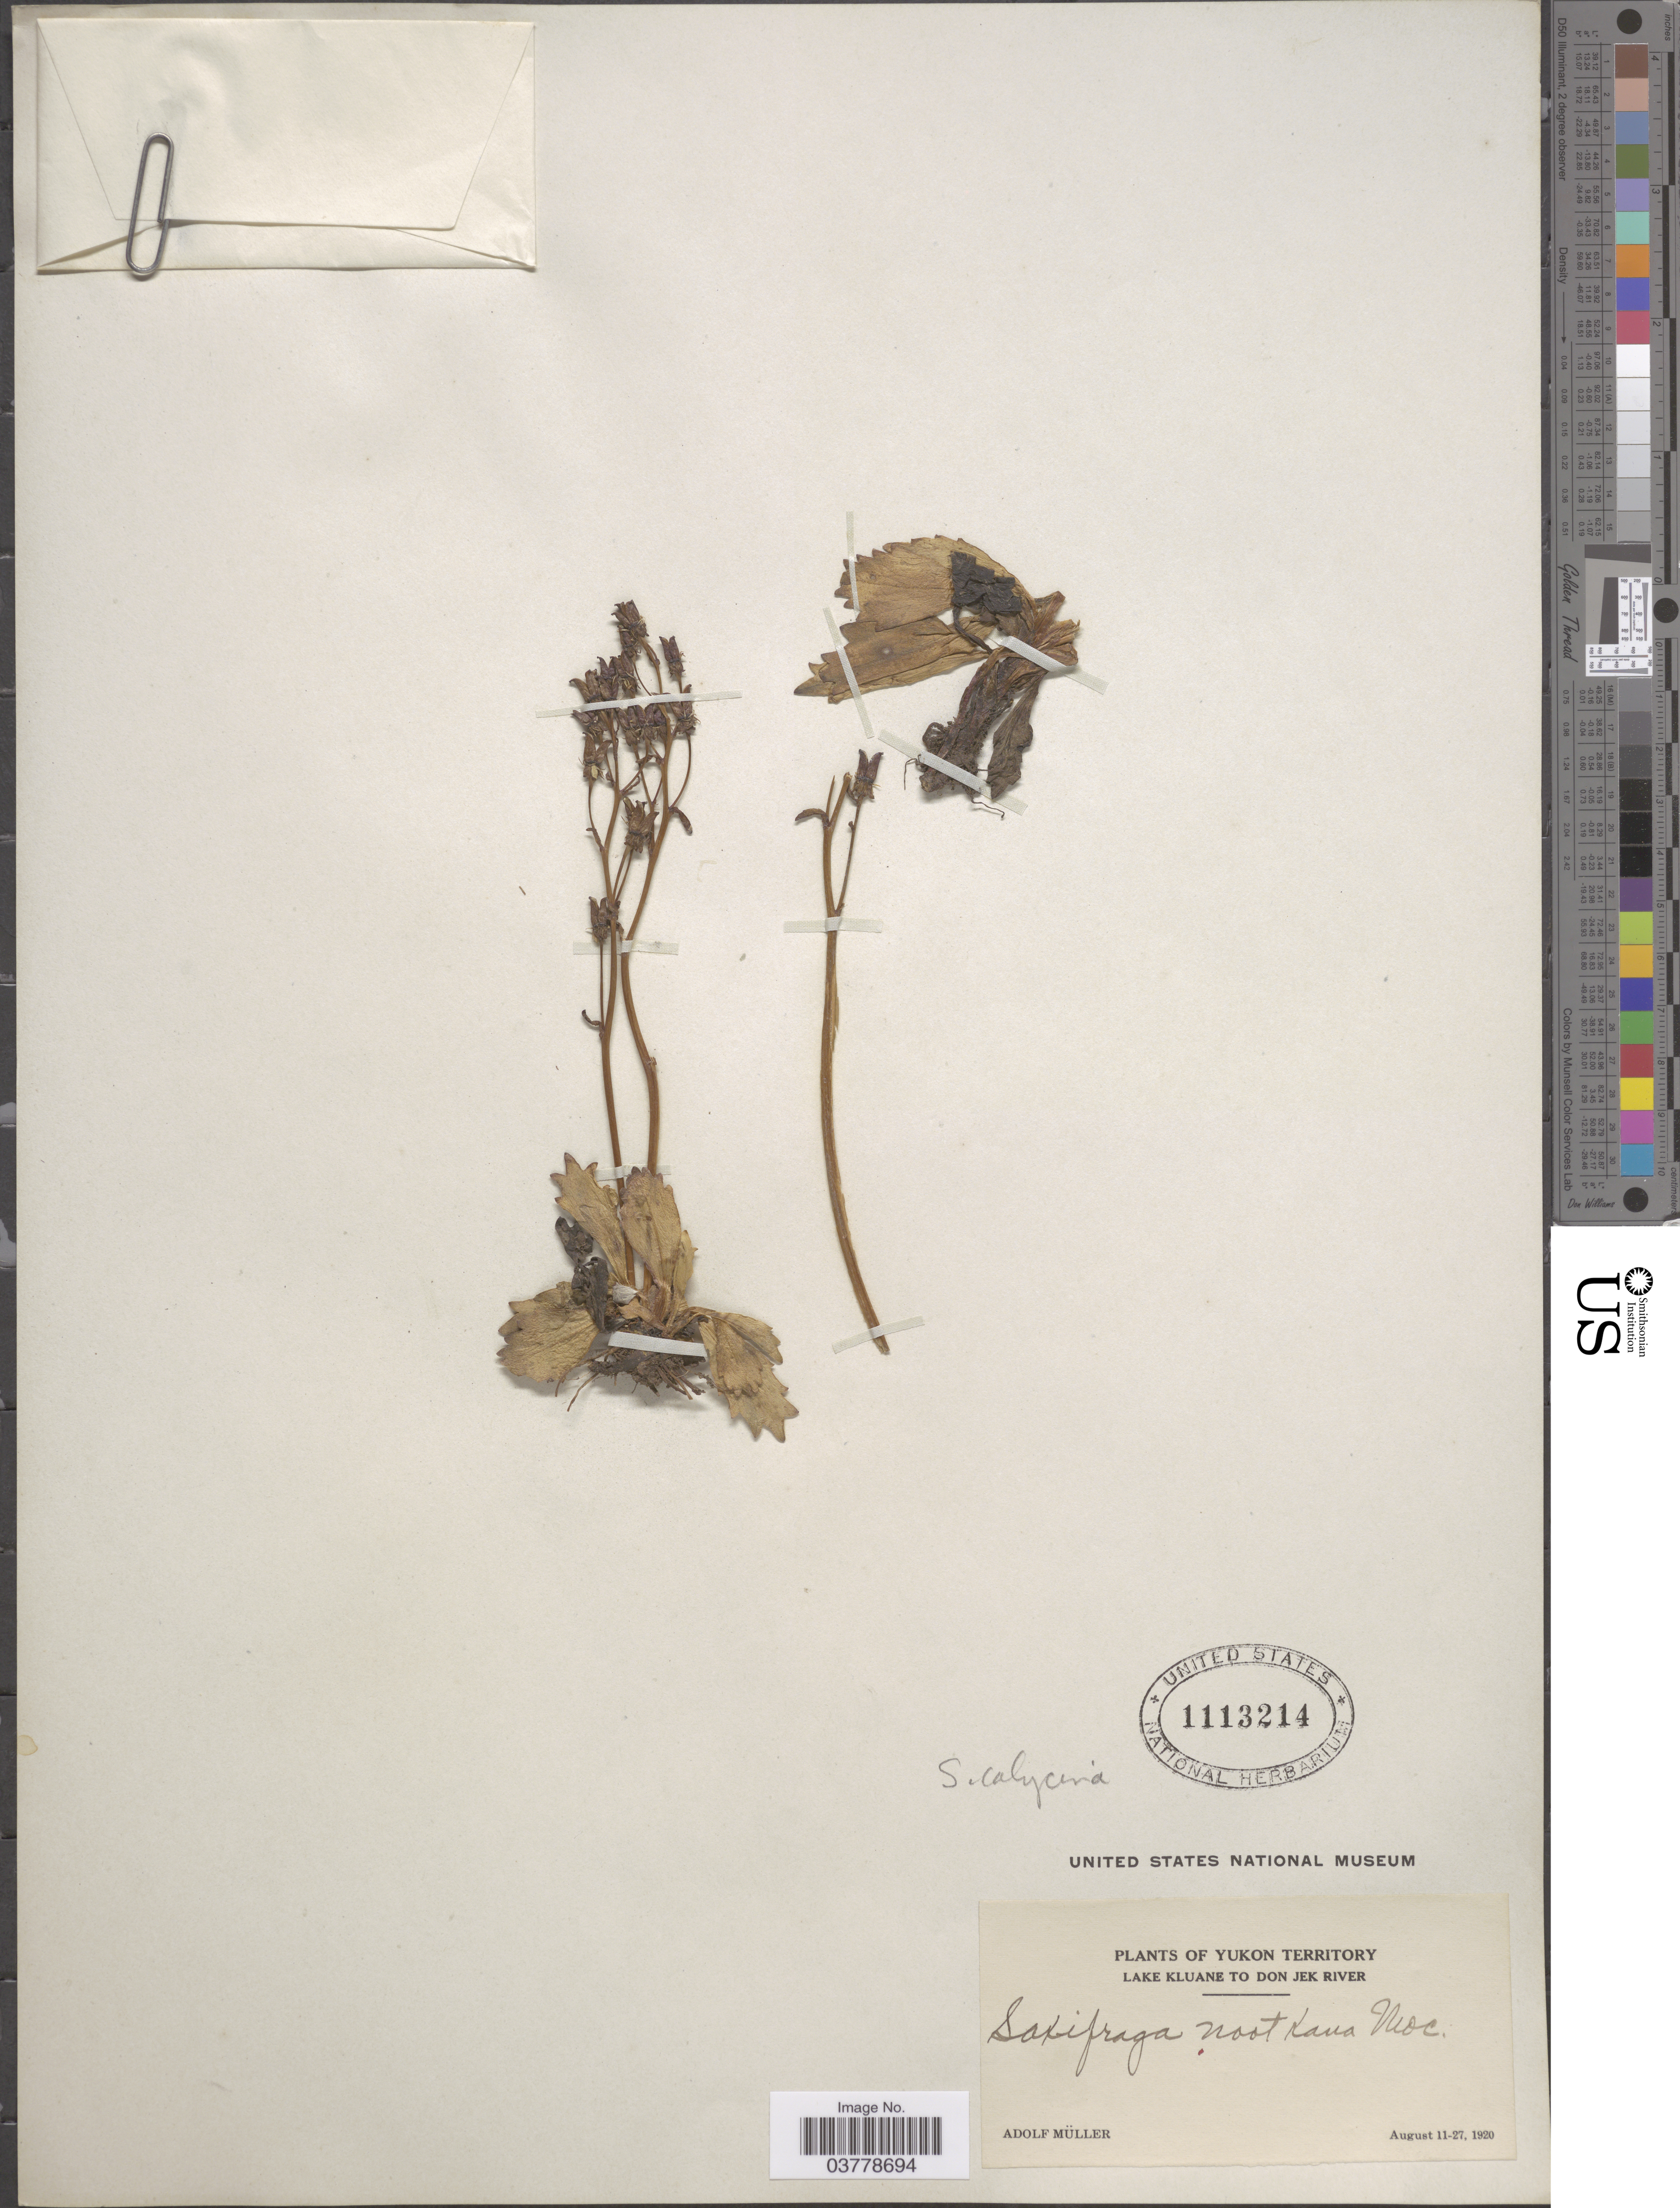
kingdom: Plantae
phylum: Tracheophyta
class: Magnoliopsida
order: Saxifragales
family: Saxifragaceae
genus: Micranthes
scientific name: Micranthes calycina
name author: (Sternb.) Gornall & H. Ohba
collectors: A. Muller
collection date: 1920-08-11/1920-08-27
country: Canada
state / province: Yukon Territory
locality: Lake Kluane to Don Jek River.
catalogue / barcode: US 1113214